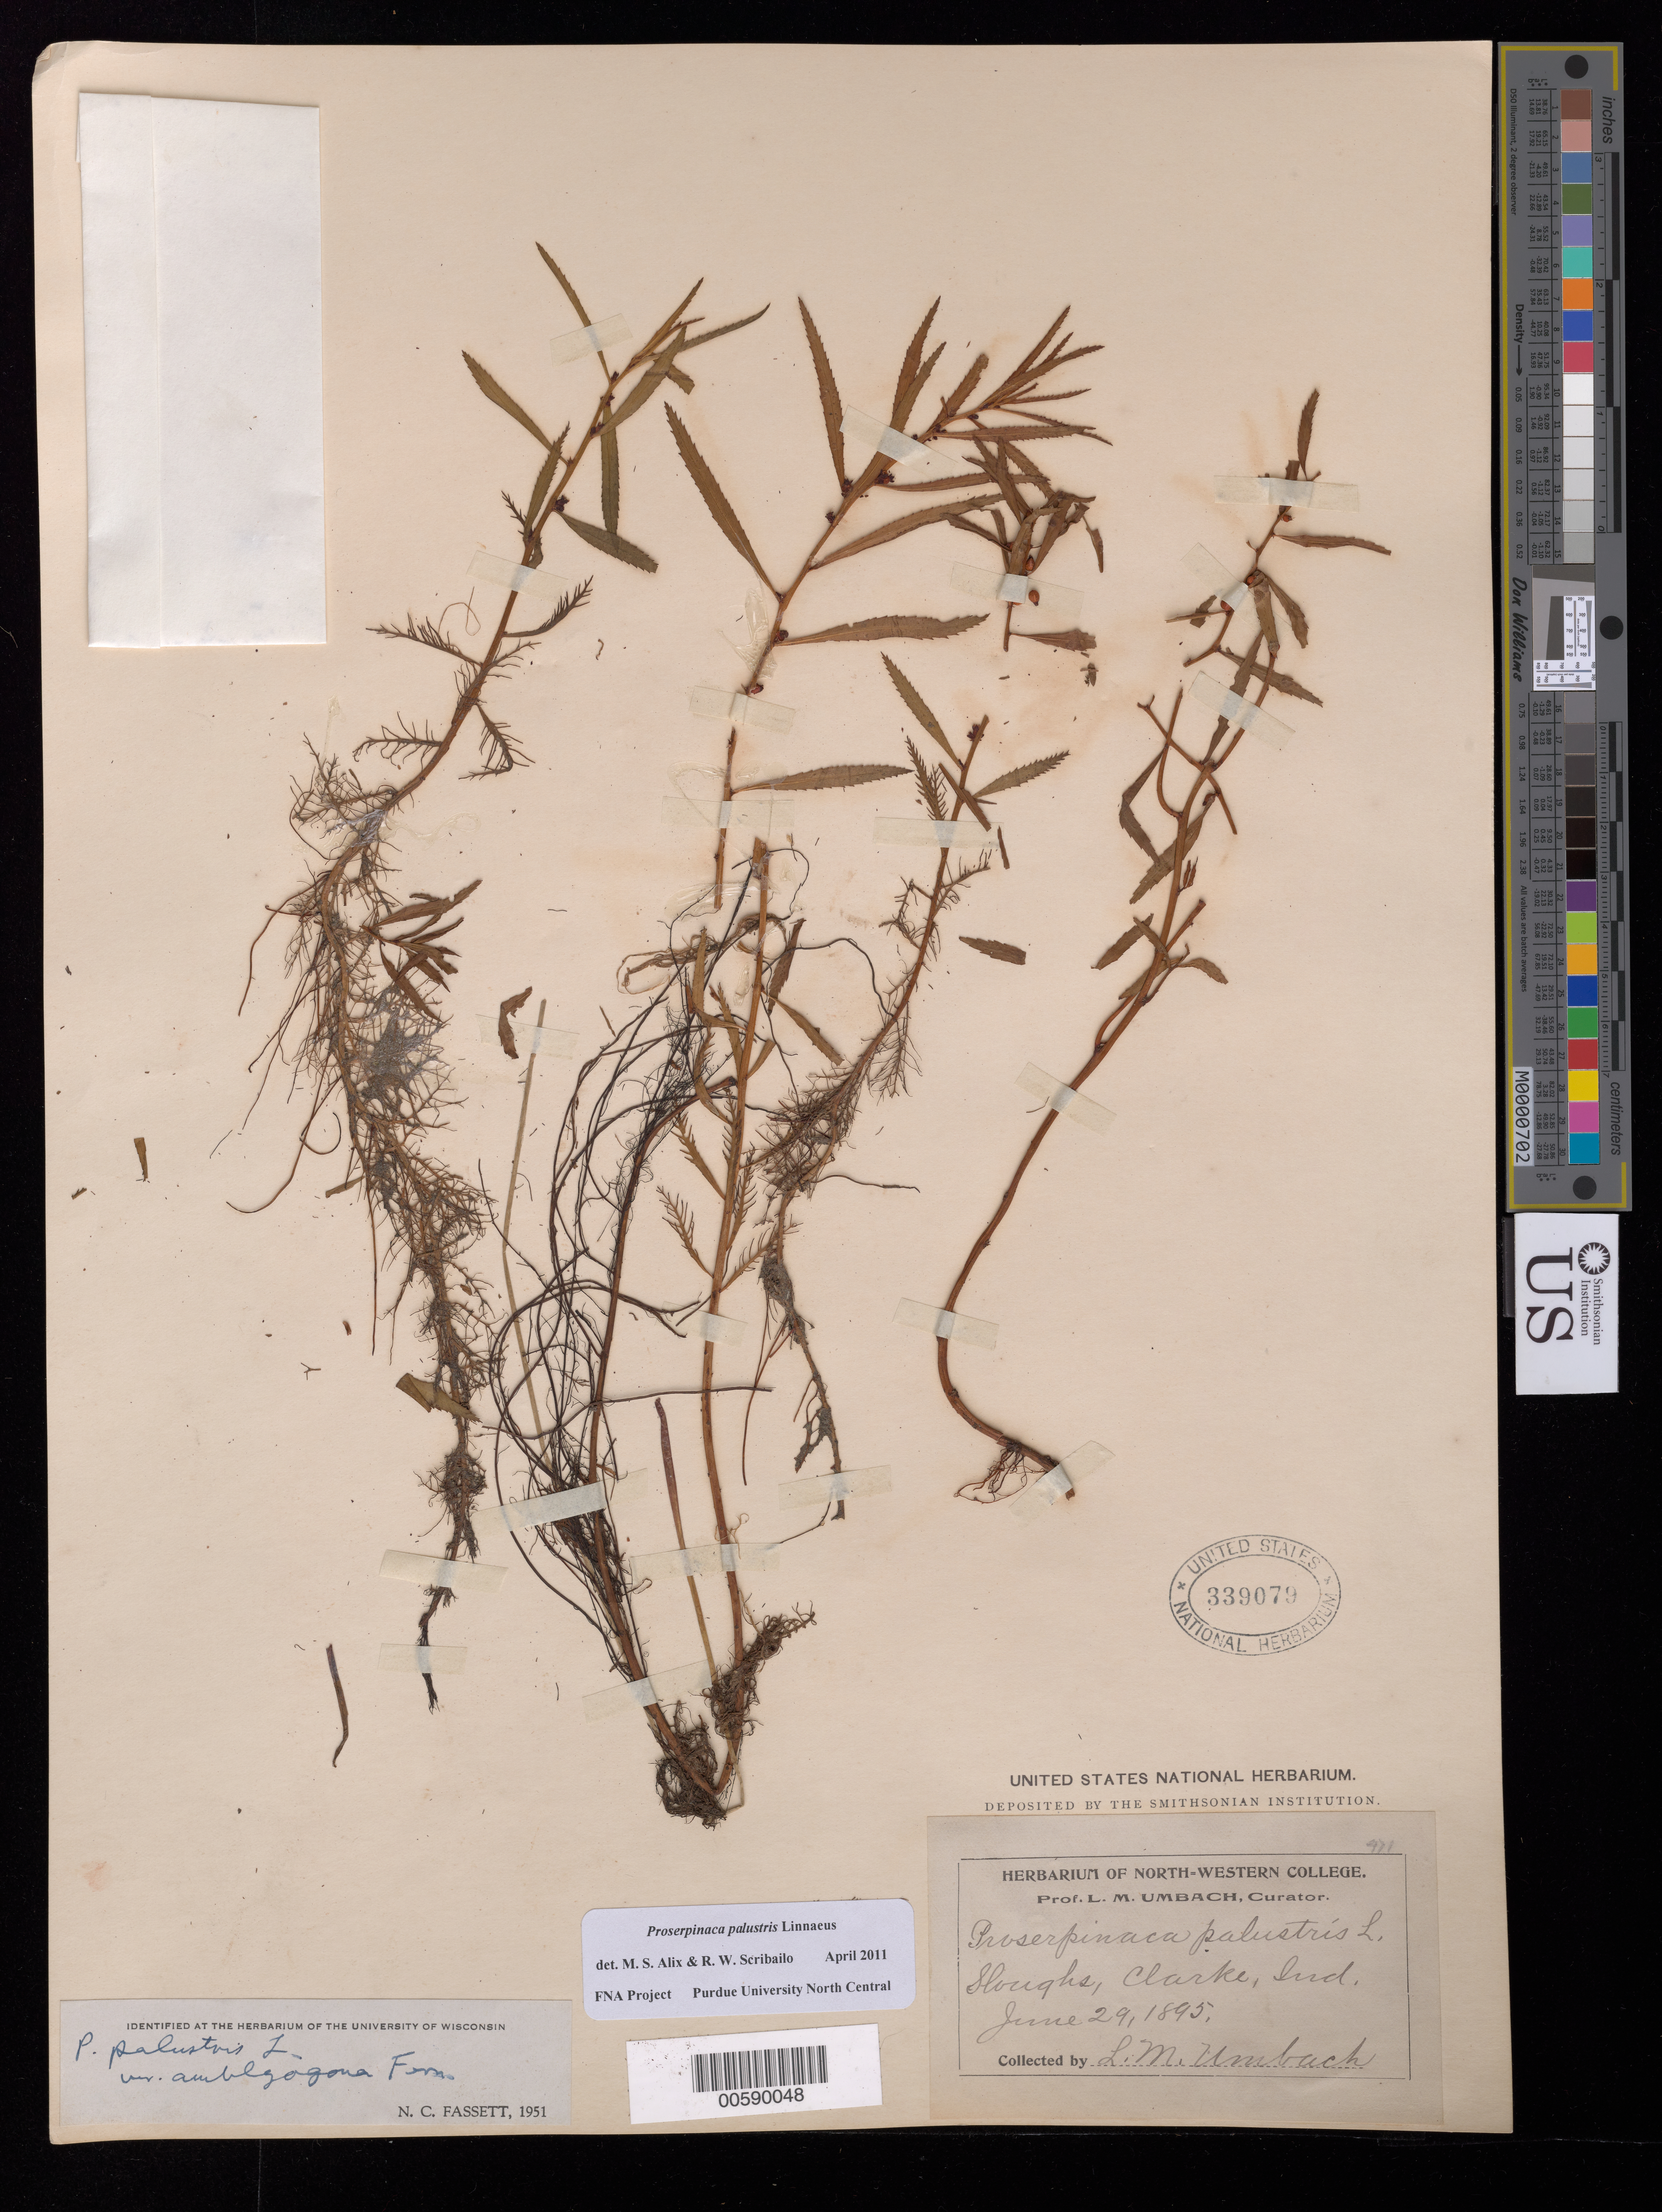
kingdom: Plantae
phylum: Tracheophyta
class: Magnoliopsida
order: Saxifragales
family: Haloragaceae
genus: Proserpinaca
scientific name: Proserpinaca palustris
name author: L.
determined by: Scribailo, R. W.; Alix, M. S.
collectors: L. M. Umbach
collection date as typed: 29 Jun 1895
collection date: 1895-06-29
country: United States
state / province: Indiana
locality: Clarke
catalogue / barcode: US 339079